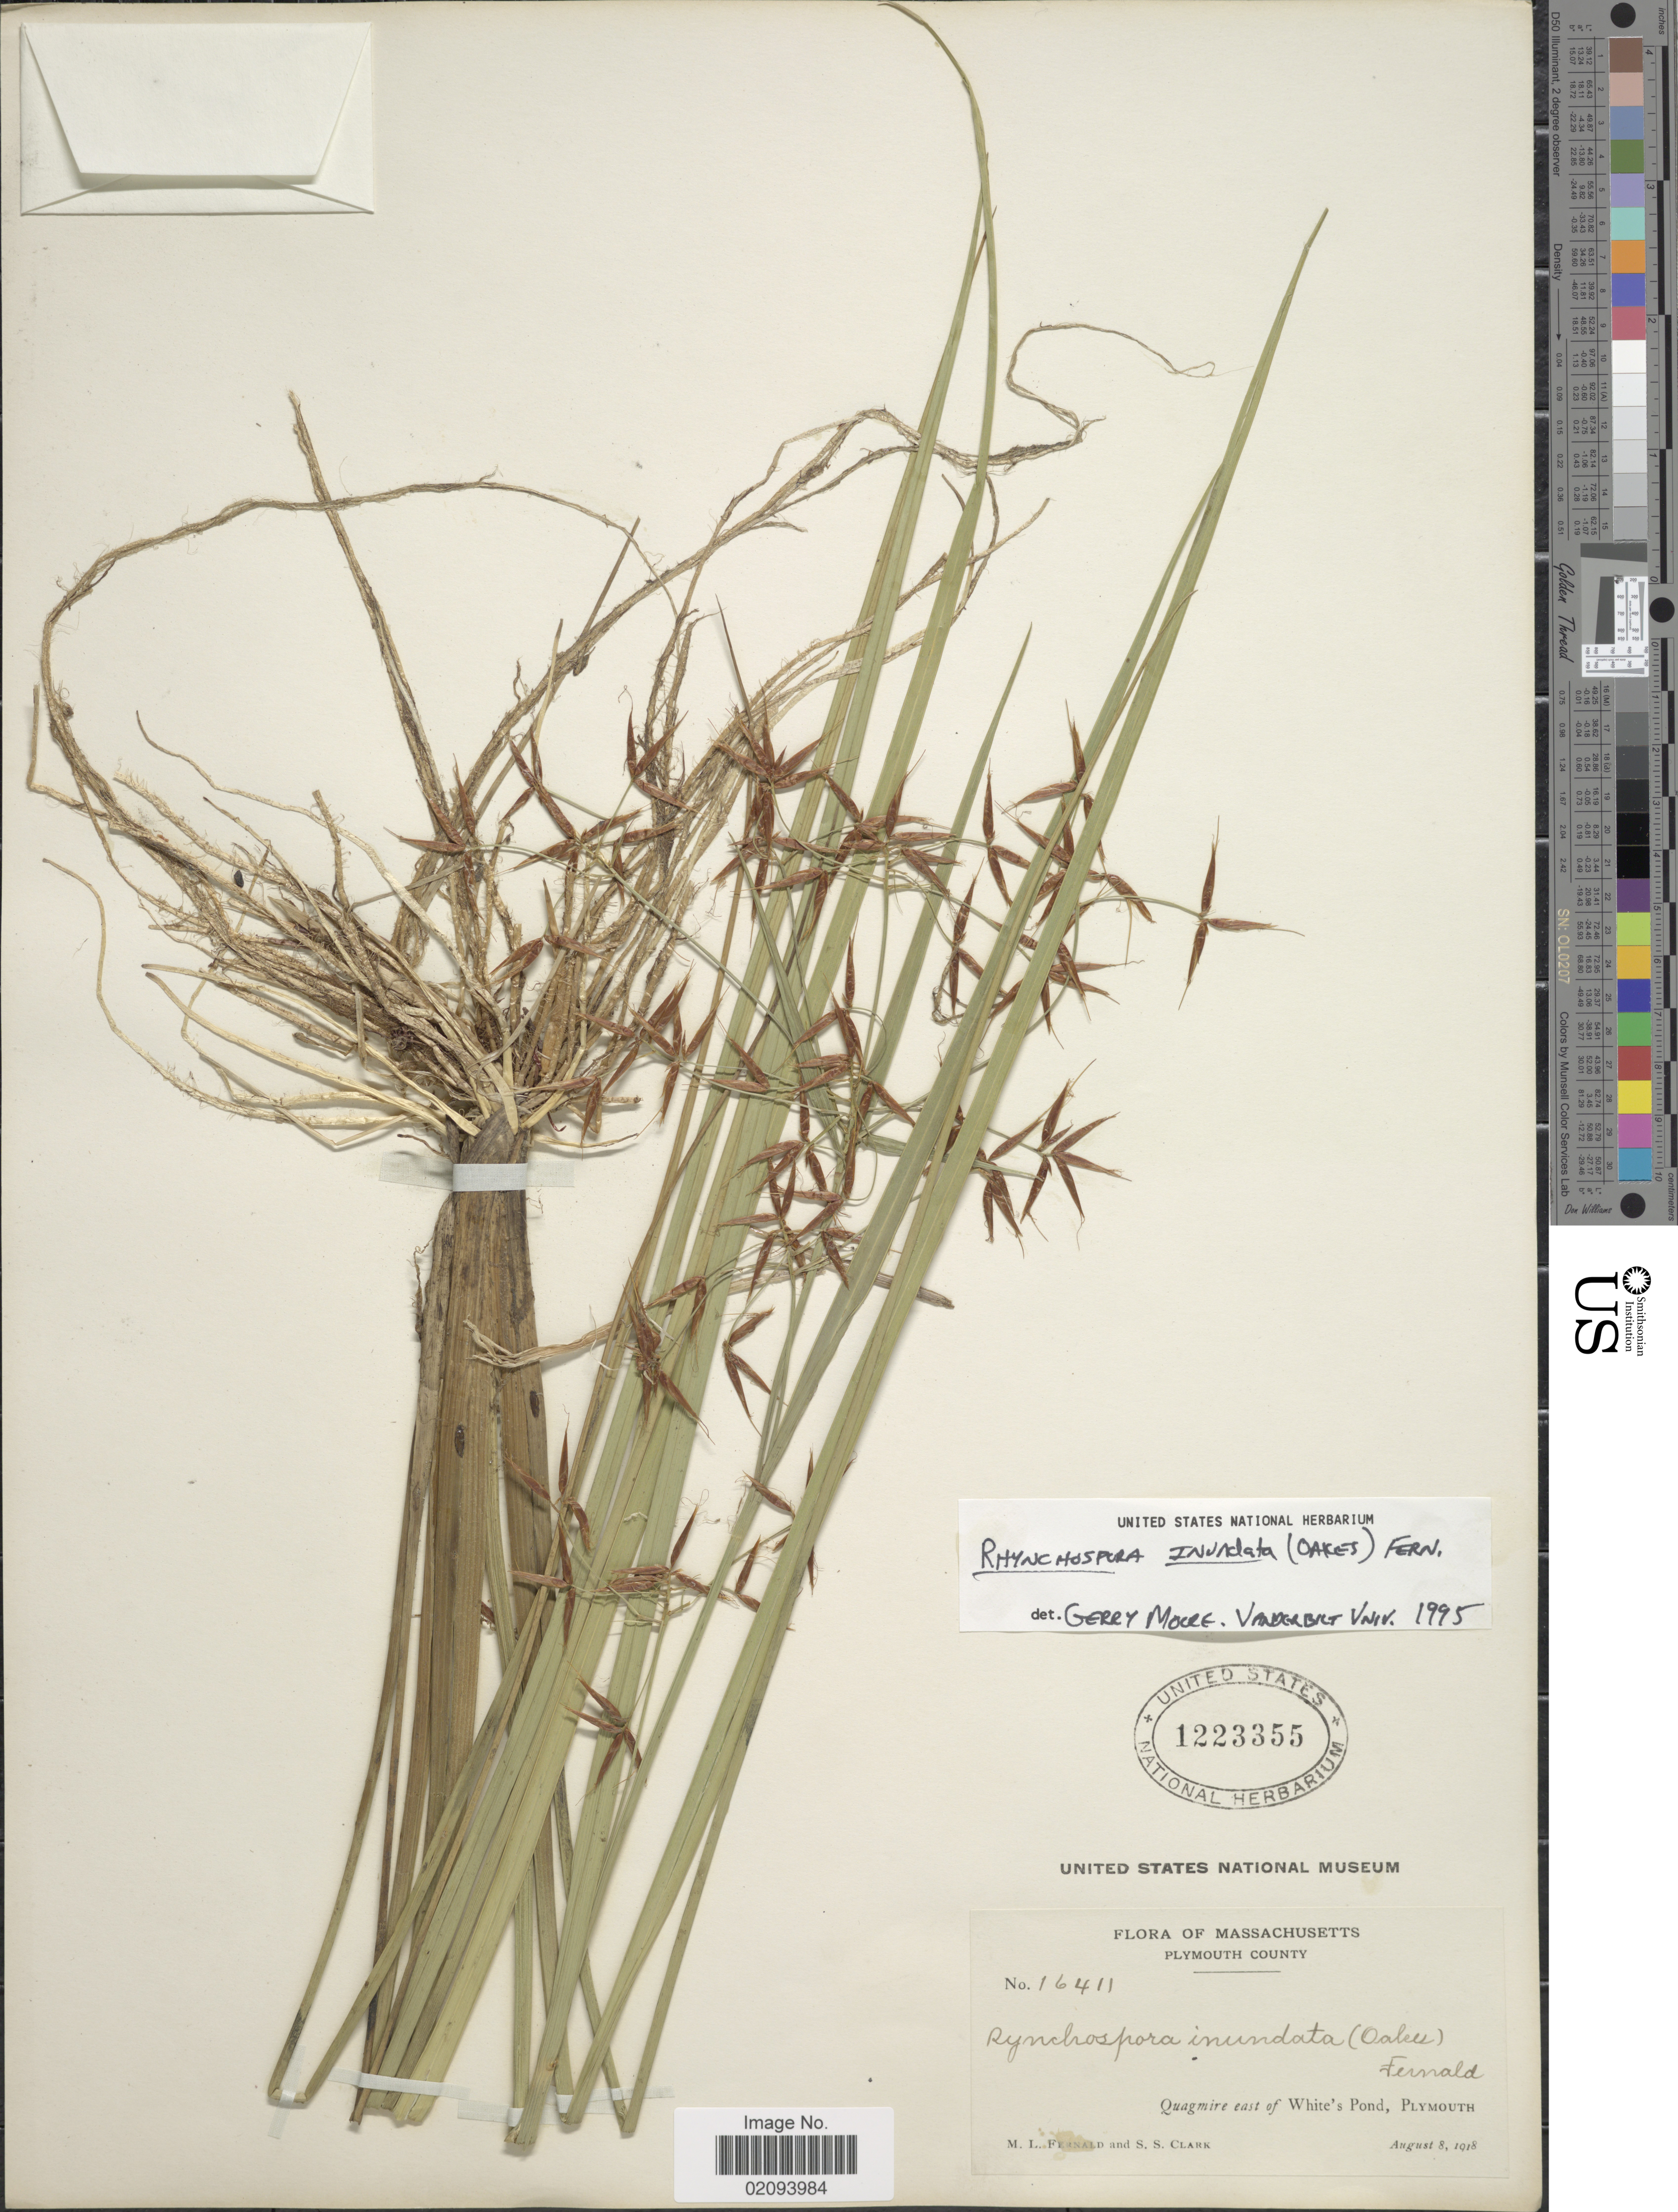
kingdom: Plantae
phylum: Tracheophyta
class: Liliopsida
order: Poales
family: Cyperaceae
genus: Rhynchospora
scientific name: Rhynchospora inundata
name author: (Oakes) Fernald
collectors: M. L. Fernald & S. S. Clark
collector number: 16411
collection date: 1918-08-08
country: United States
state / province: Massachusetts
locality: Plymouth County. Quagmire east of White's Pond, Plymouth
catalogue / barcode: US 1223355